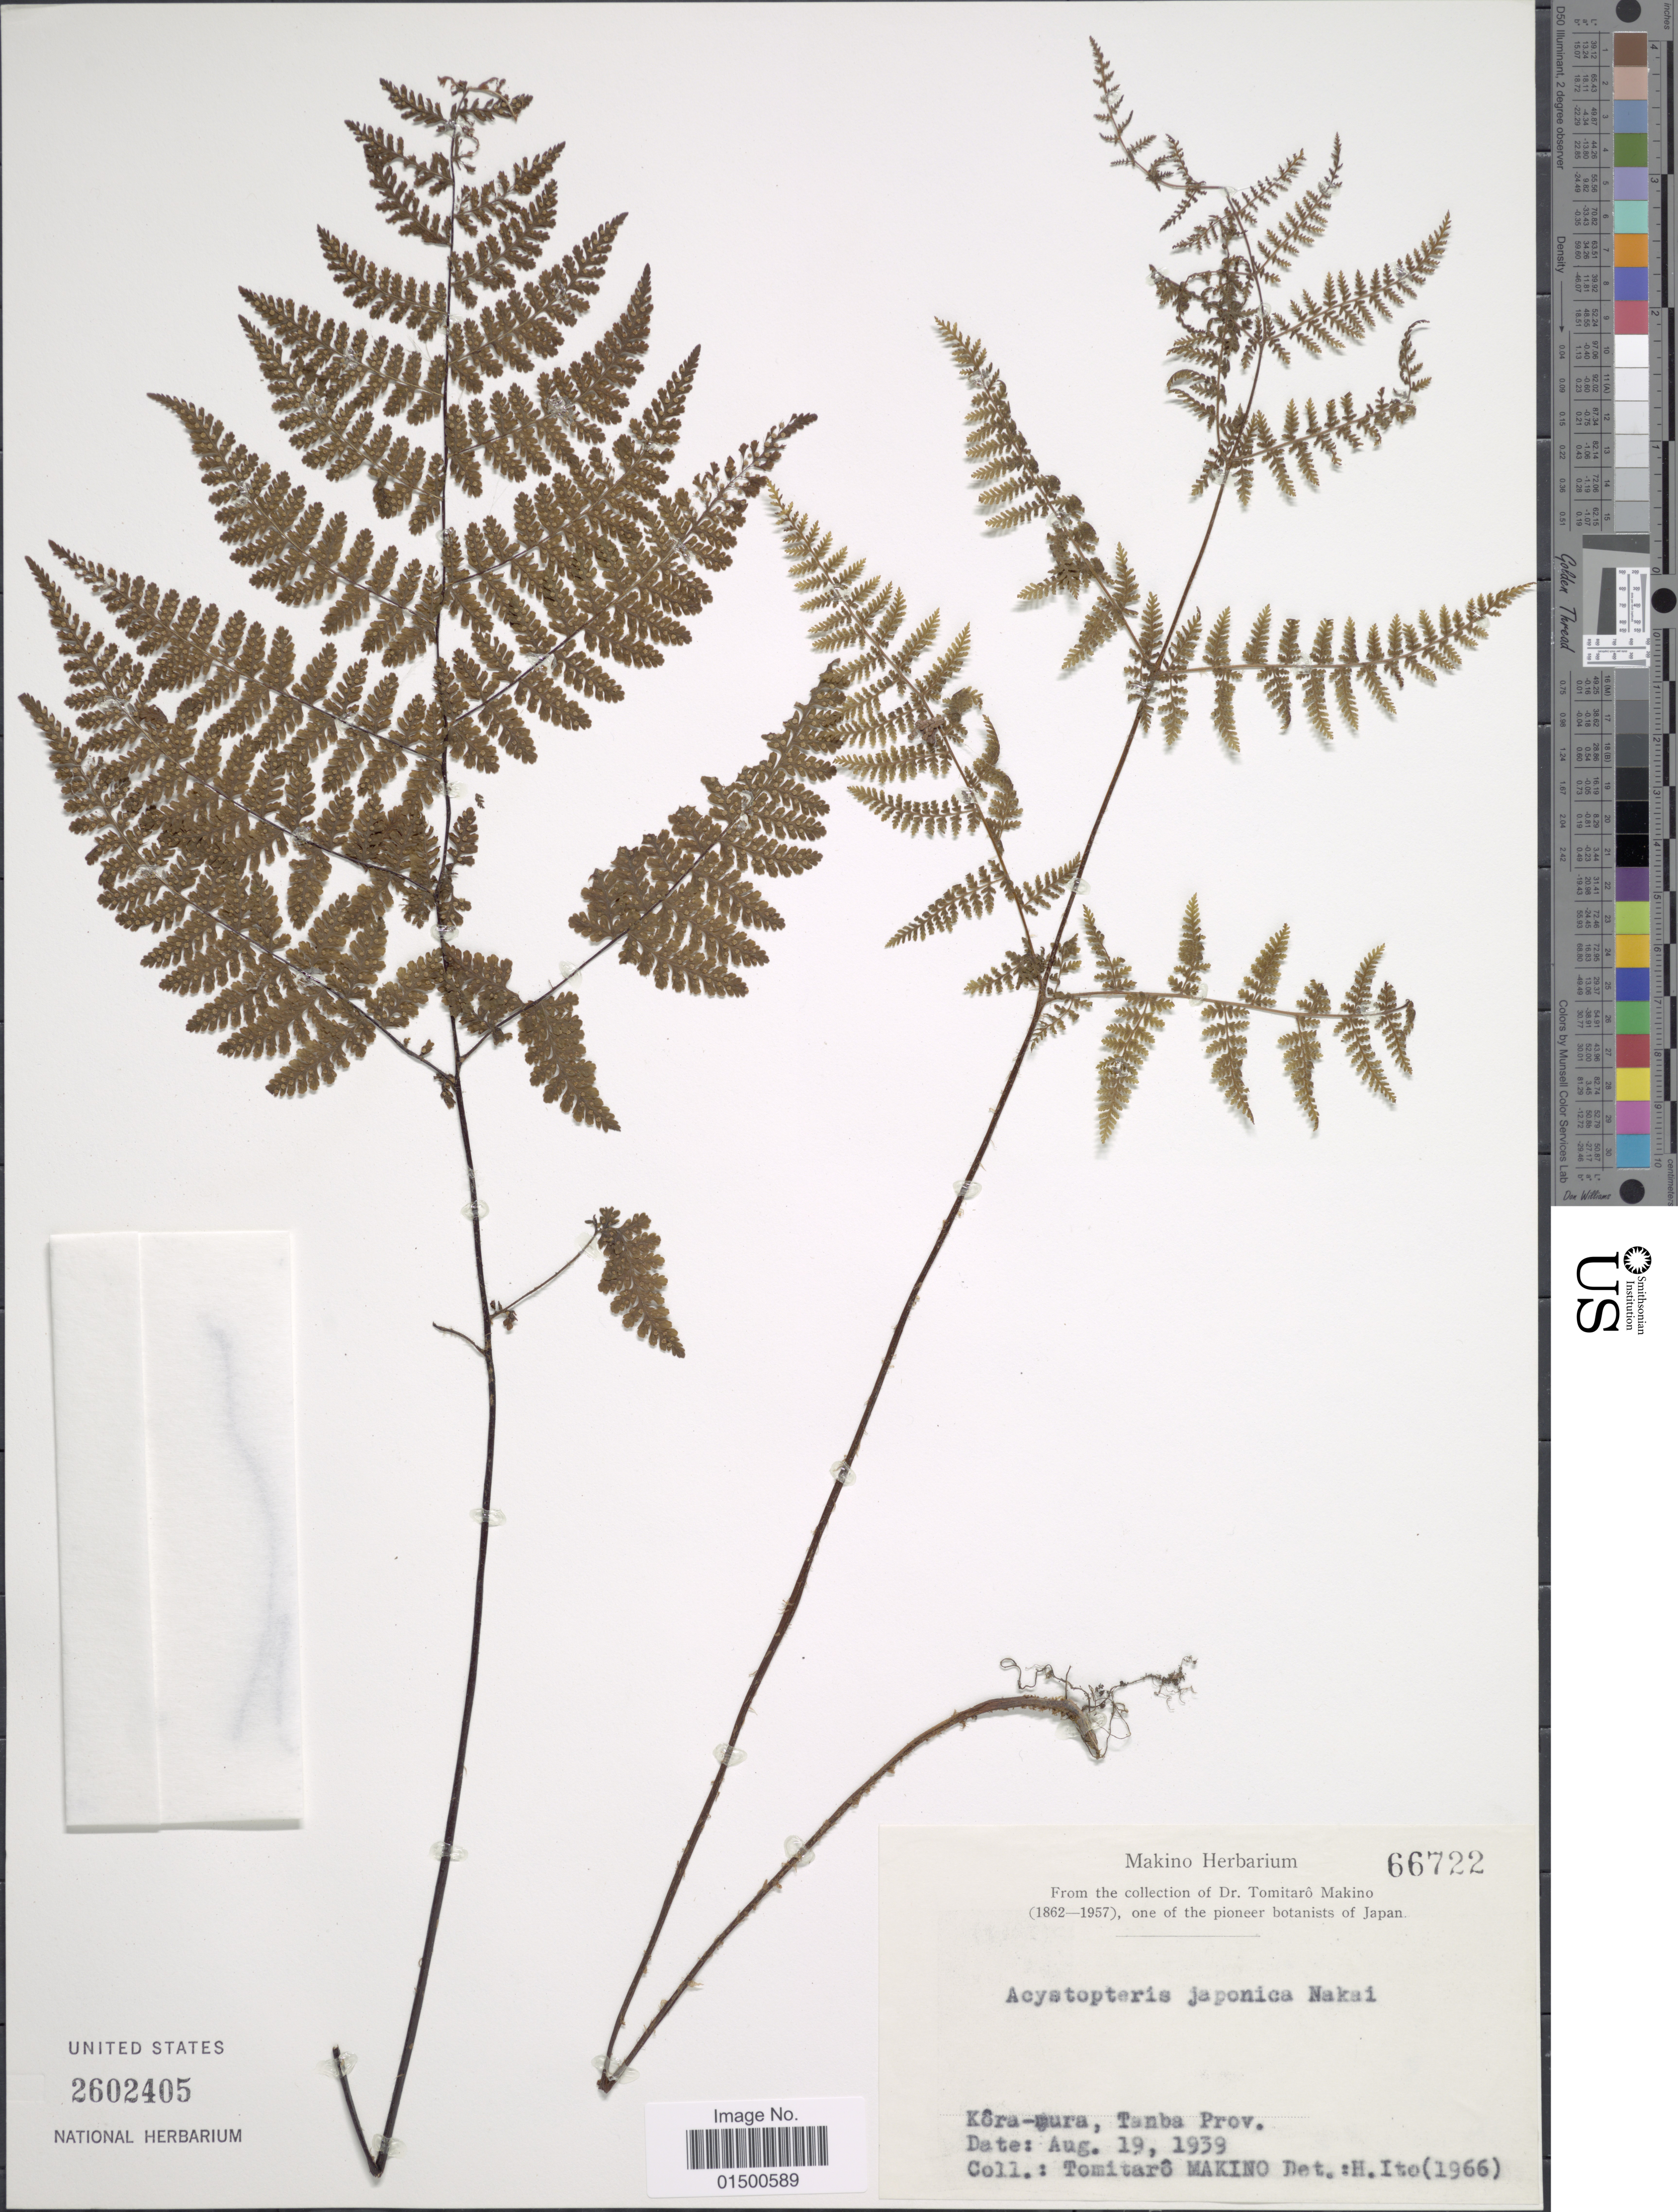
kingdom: Plantae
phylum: Tracheophyta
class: Polypodiopsida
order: Polypodiales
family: Cystopteridaceae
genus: Acystopteris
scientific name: Acystopteris japonica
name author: (Luerss.) K.M. Nakai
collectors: T. Makino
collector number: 66722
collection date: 1939-08-19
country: Japan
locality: Kora-mura, Tanba Prov.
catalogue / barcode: US 2602405